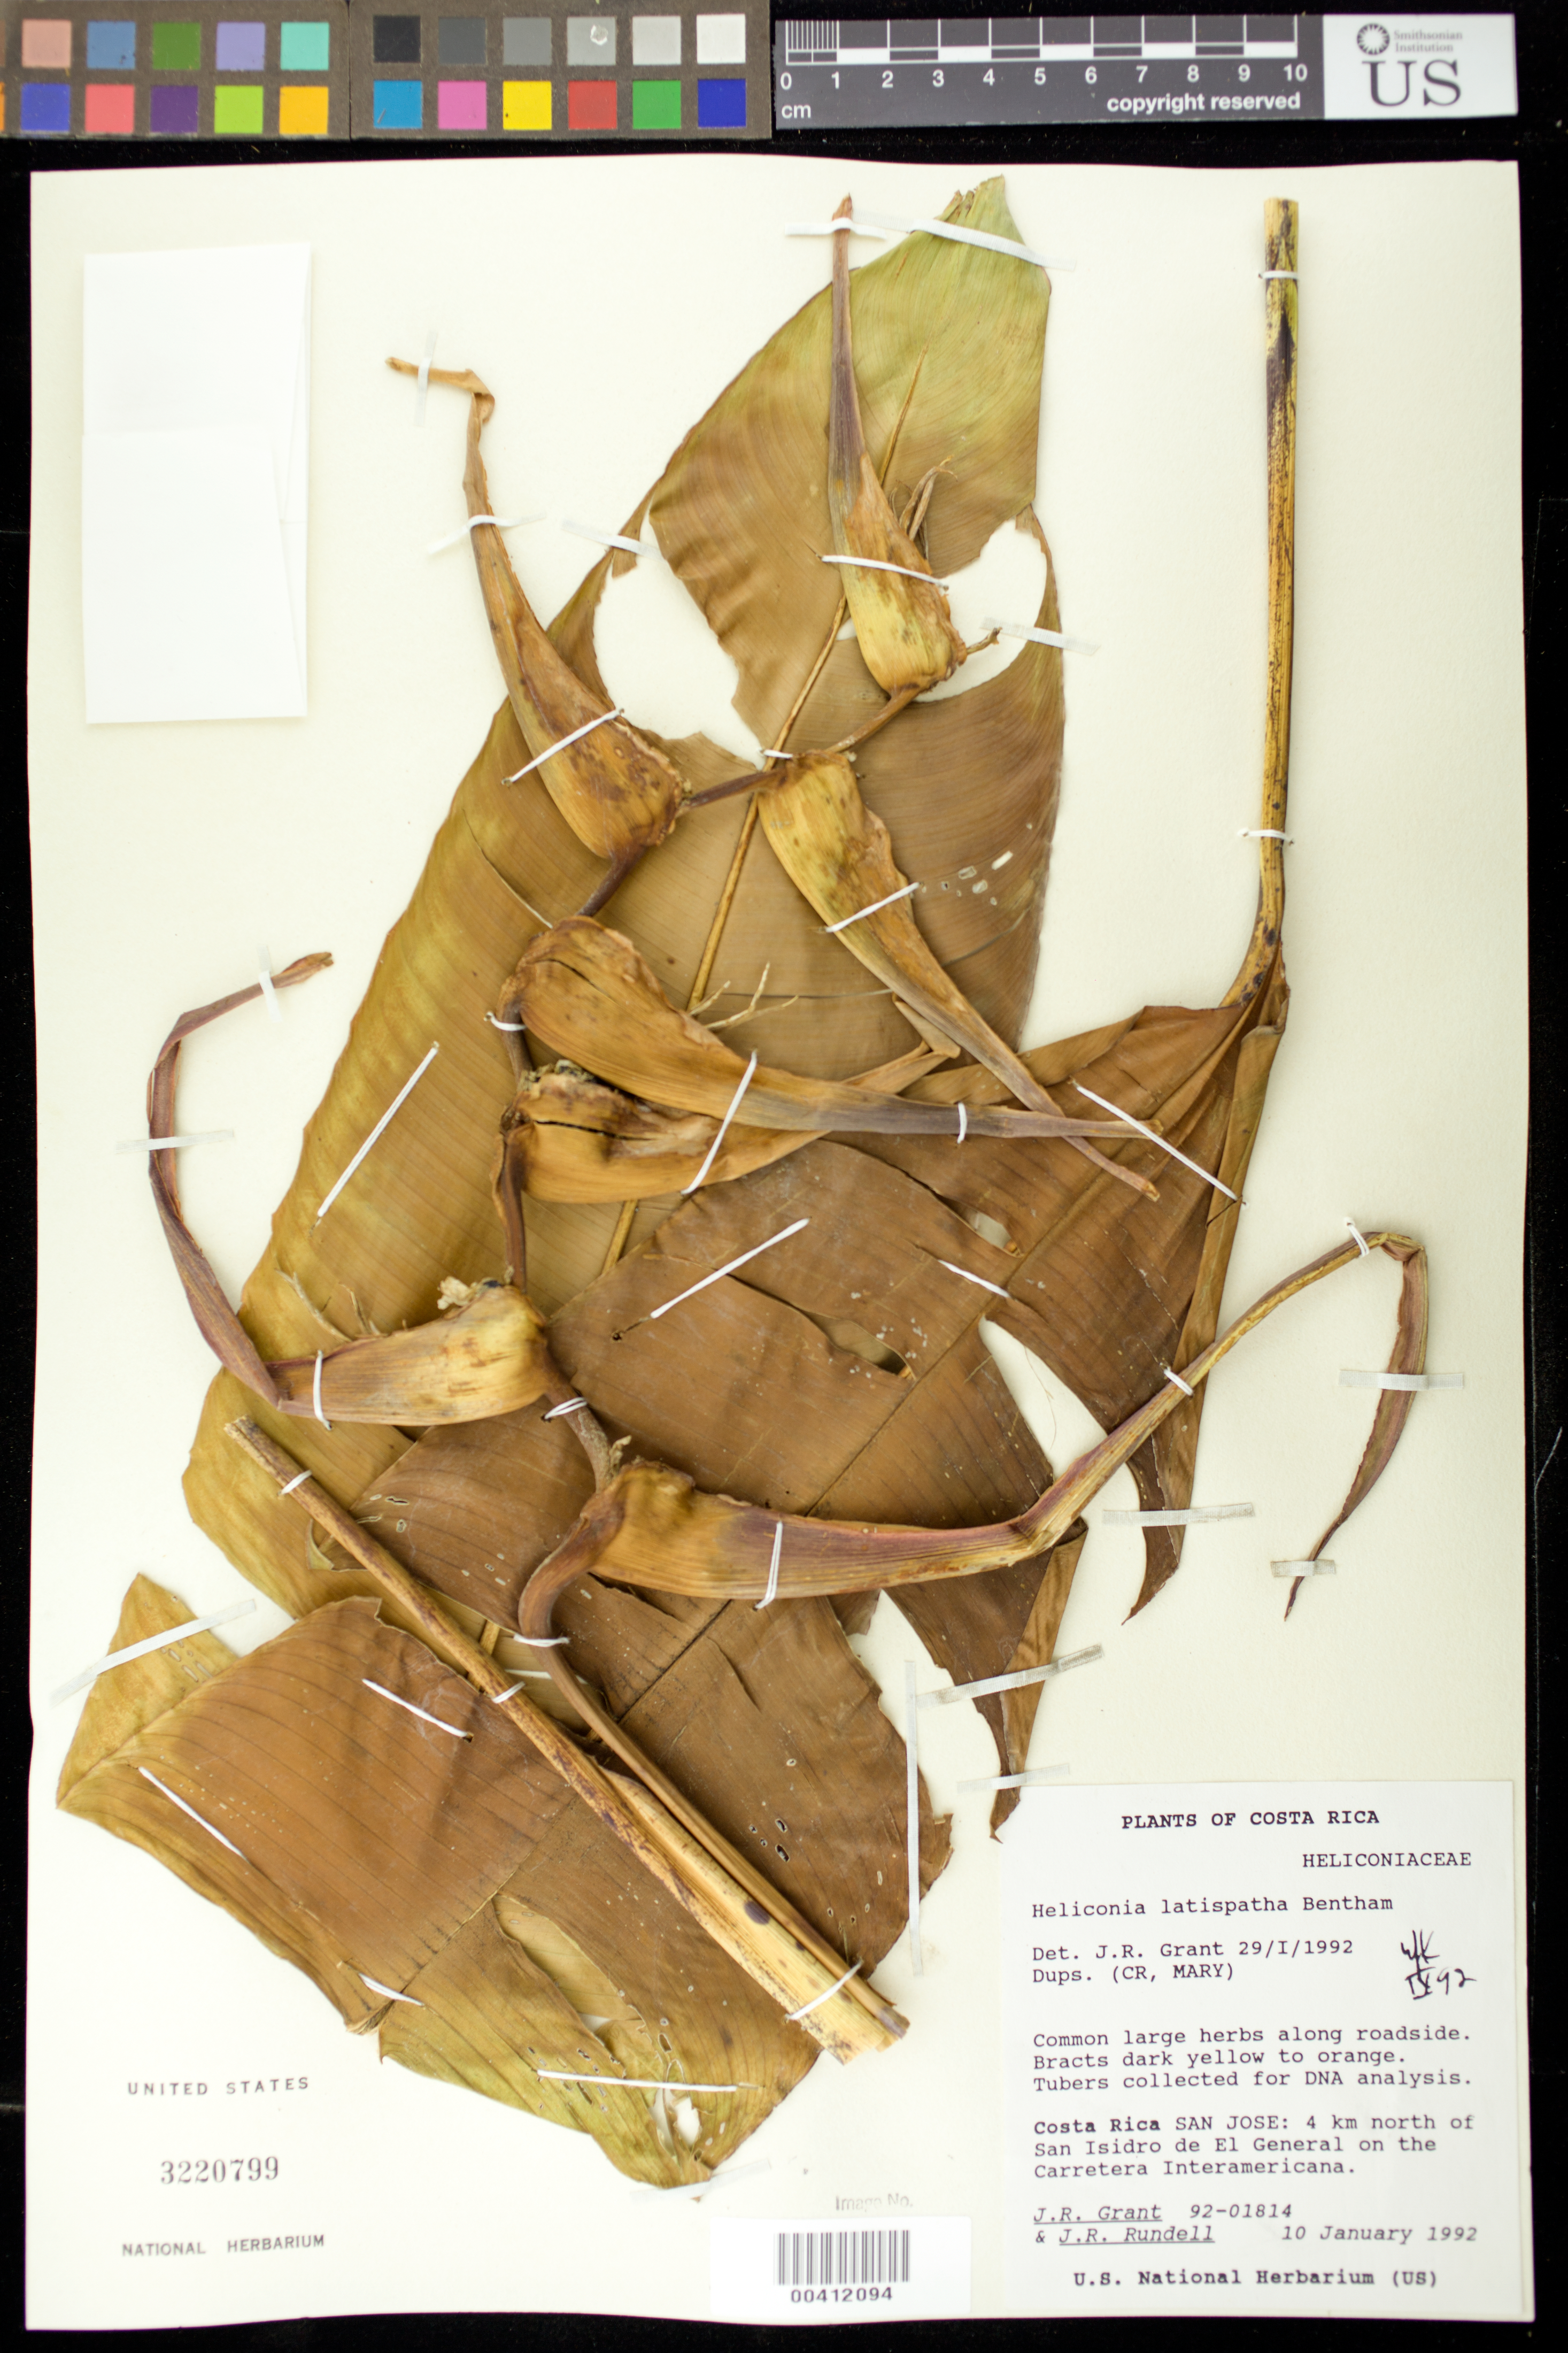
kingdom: Plantae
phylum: Tracheophyta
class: Liliopsida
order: Zingiberales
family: Heliconiaceae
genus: Heliconia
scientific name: Heliconia latispatha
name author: Benth.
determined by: Kress, W. J., (US), Smithsonian Institution - National Museum of Natural History (UNITED STATES)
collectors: J. R. Grant & J. R. Rundell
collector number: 92-01814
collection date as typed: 10 Jan 1992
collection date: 1992-01-10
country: Costa Rica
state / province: San José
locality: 4 km n of san isidro de el general on the carretera interamericana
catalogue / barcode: US 3220799